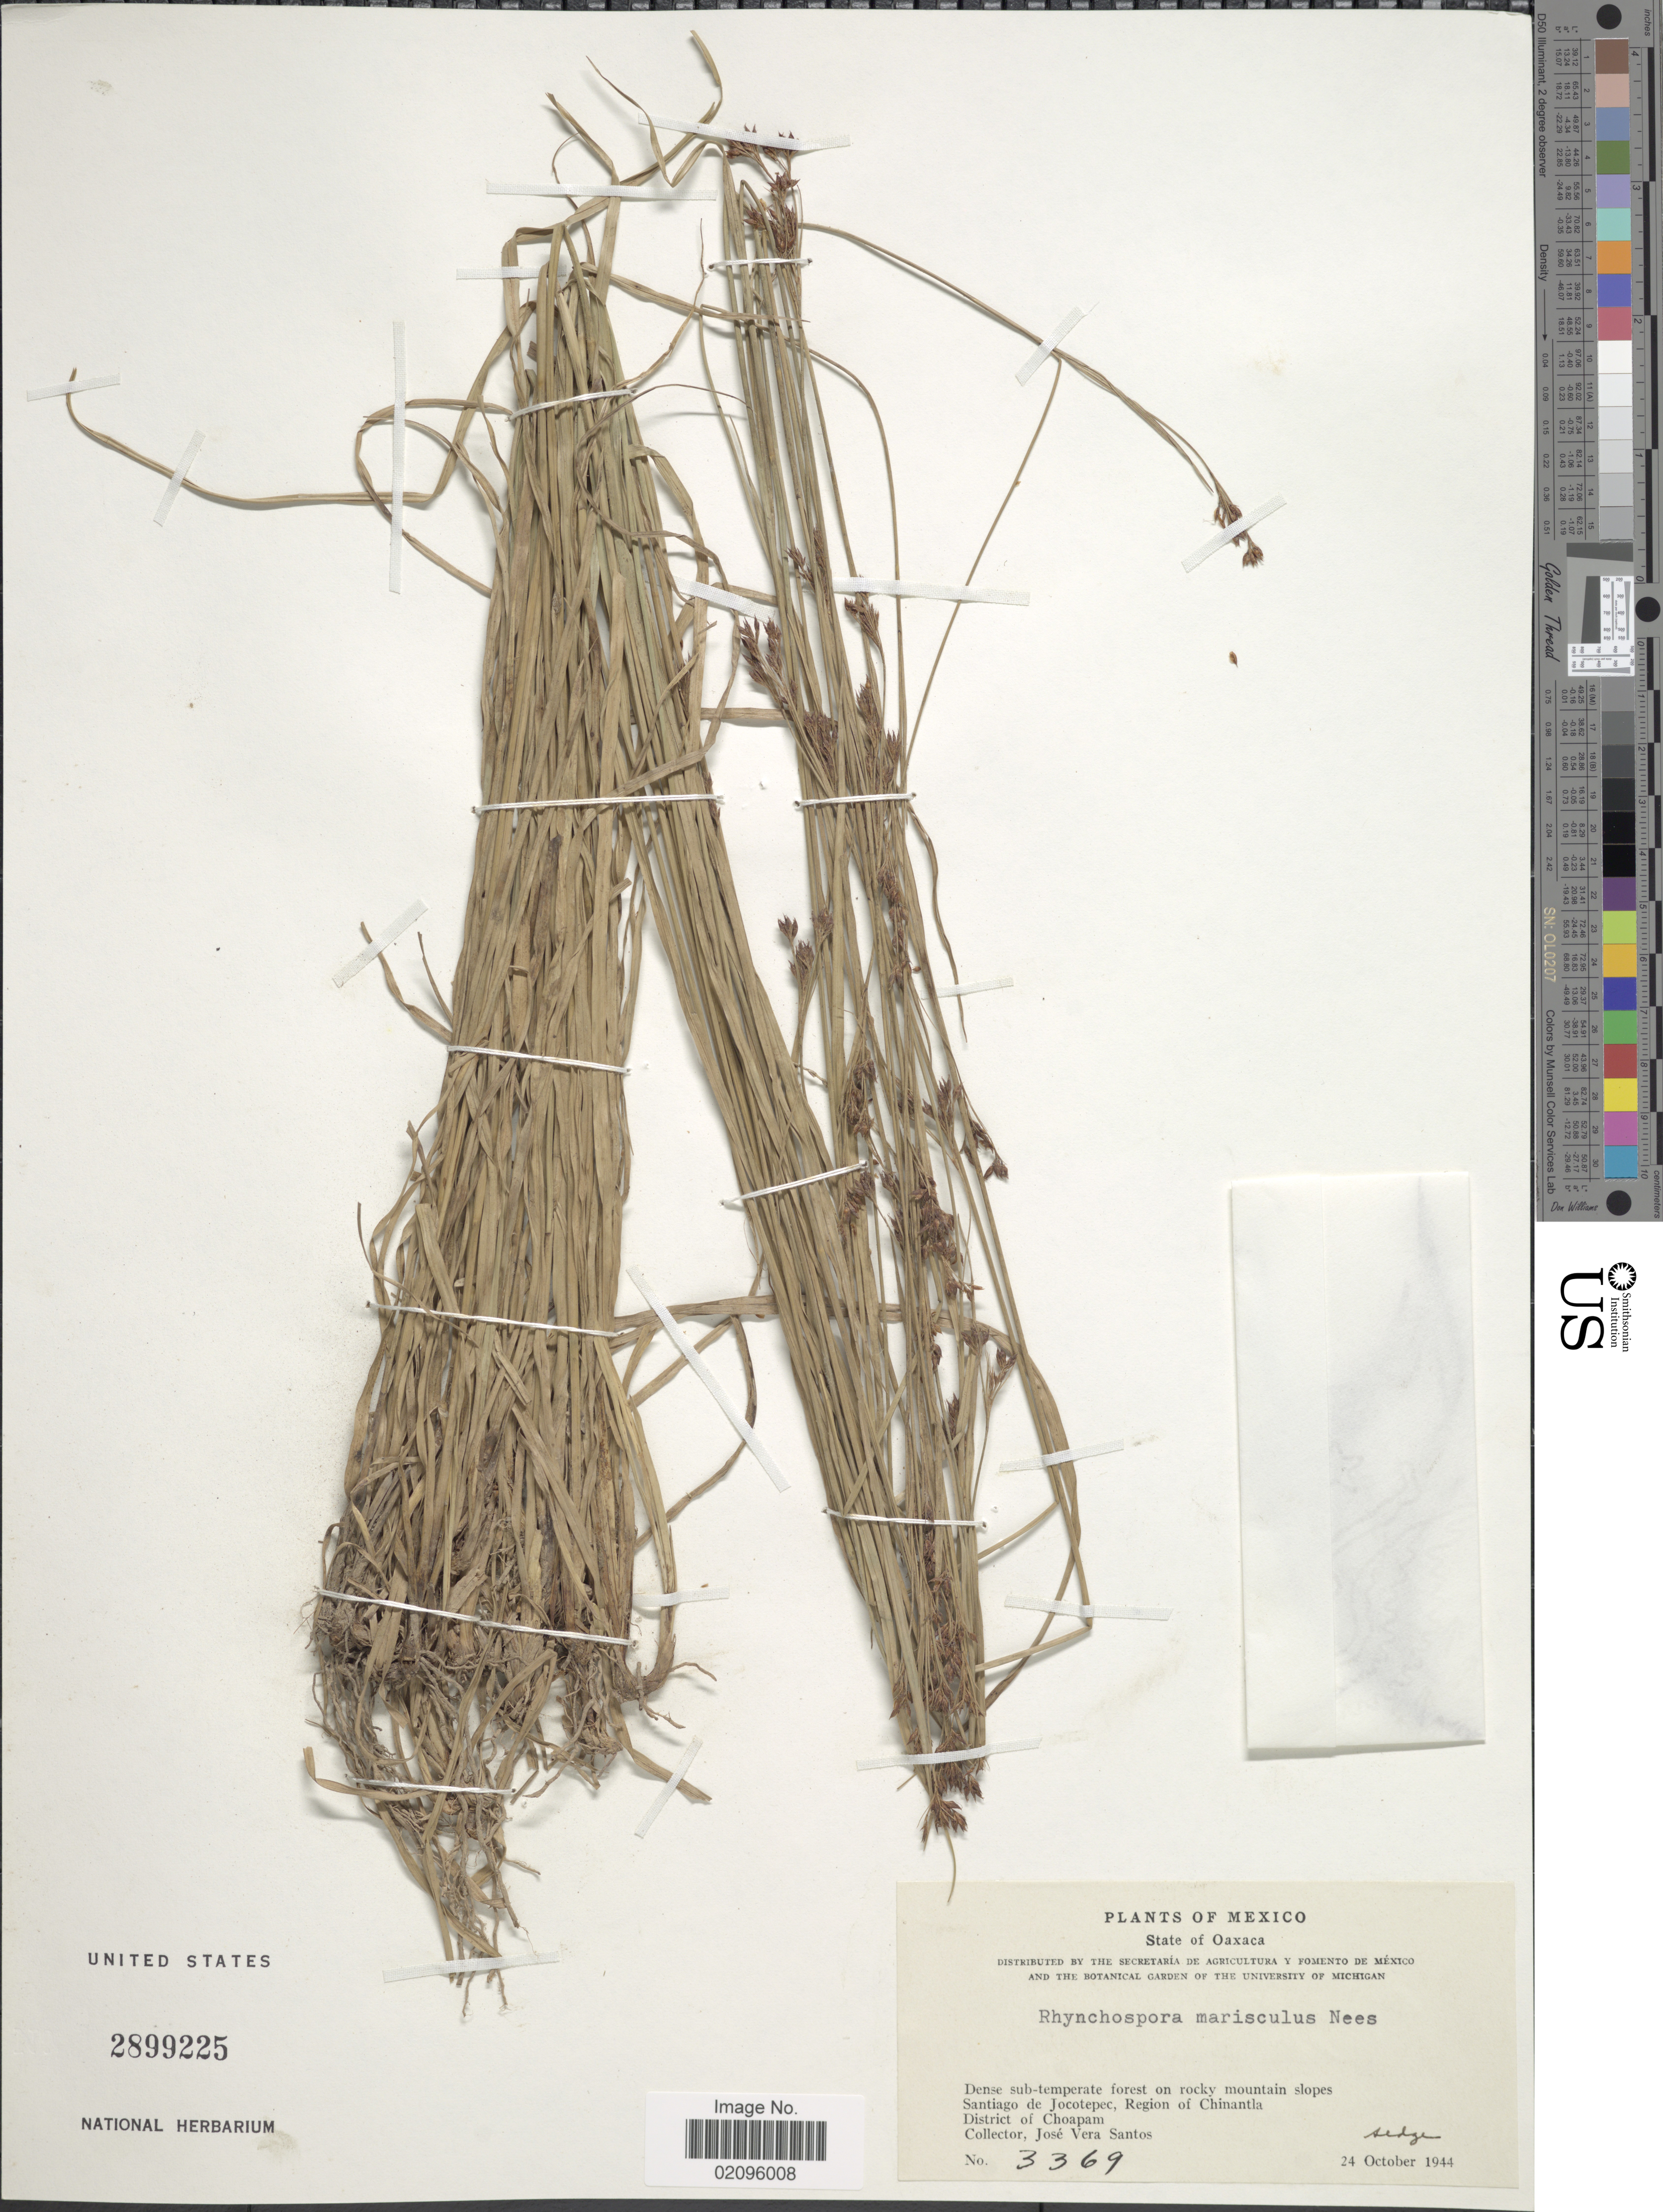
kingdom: Plantae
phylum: Tracheophyta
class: Liliopsida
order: Poales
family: Cyperaceae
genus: Rhynchospora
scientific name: Rhynchospora marisculus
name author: Lindl. & Nees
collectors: J. V. Santos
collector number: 3369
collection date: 1944-10-24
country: Mexico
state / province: Oaxaca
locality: On rocky mountain slopes, Santiago de Jocotepec, Region of Chinantla, District Choapam.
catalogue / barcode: US 2899225